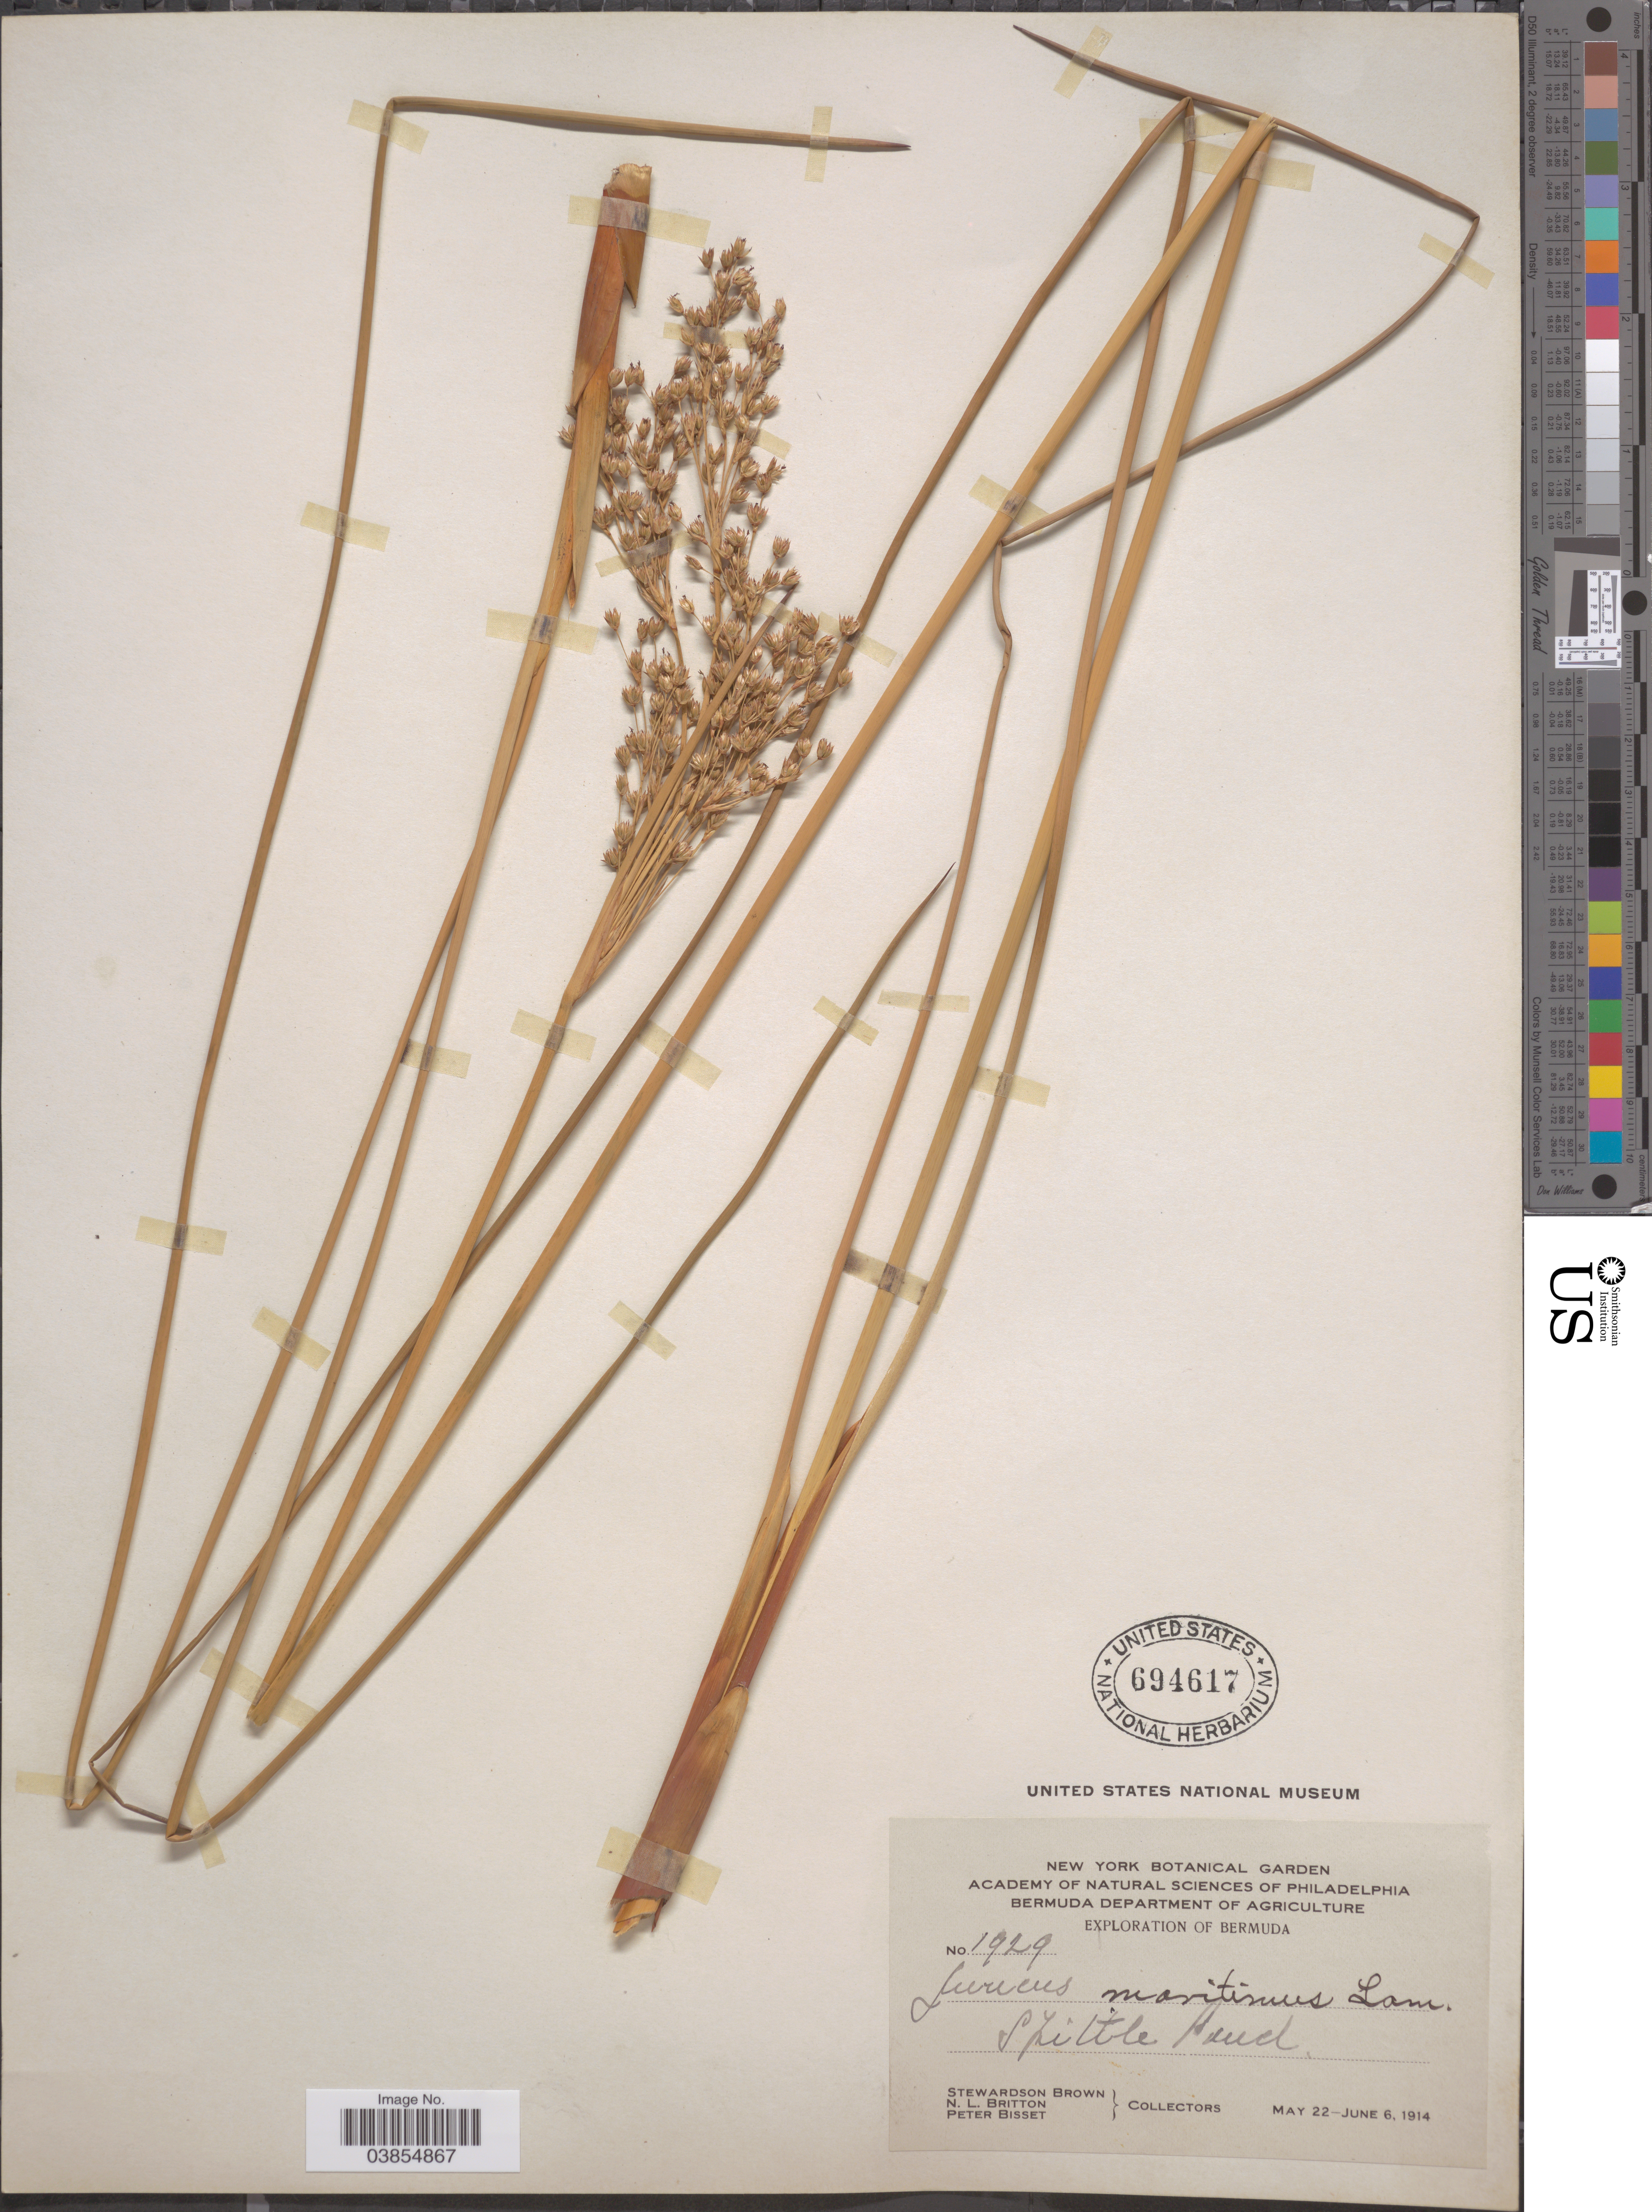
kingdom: Plantae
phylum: Tracheophyta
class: Liliopsida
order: Poales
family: Juncaceae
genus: Juncus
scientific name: Juncus maritimus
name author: Lam.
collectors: S. Brown, Mrs. N. L. Britton & P. Bisset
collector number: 1929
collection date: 1914-05-22/1914-06-06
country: Bermuda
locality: Spittle Pond.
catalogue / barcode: US 694617